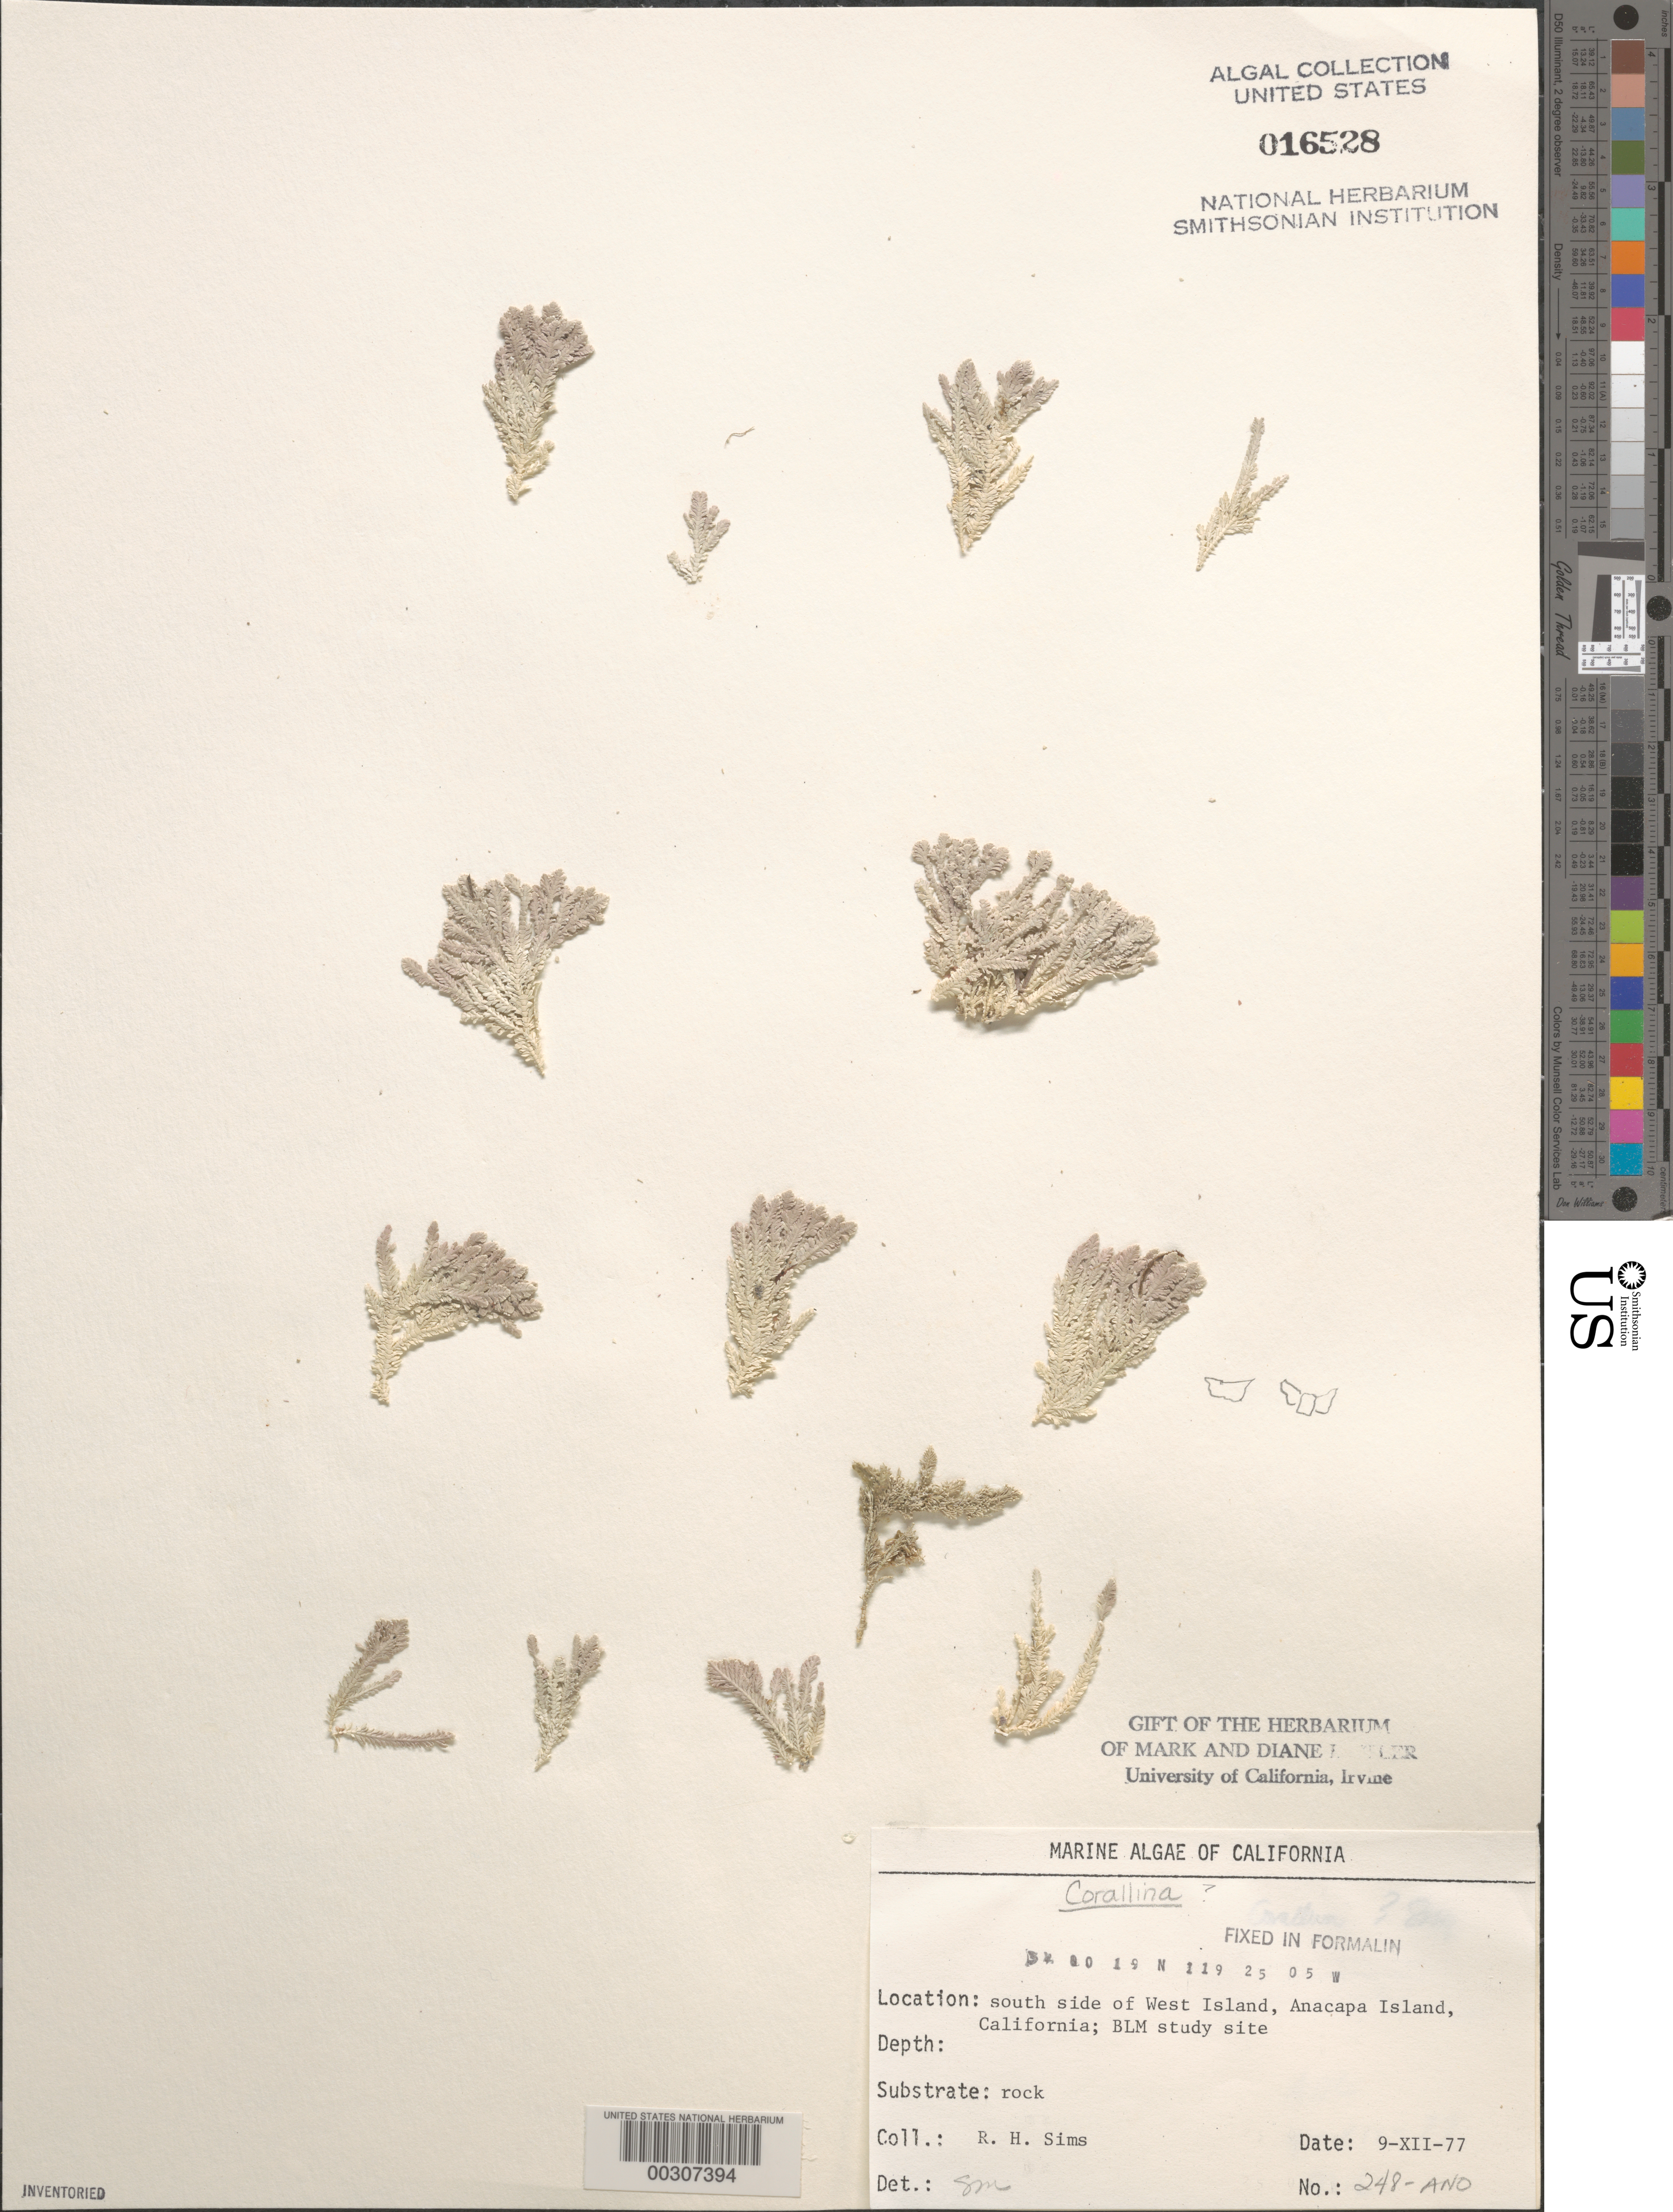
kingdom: Plantae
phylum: Rhodophyta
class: Florideophyceae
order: Corallinales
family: Corallinaceae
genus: Corallina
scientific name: Corallina sp.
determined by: Murray, S. N.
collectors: R. H. Sims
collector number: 248-ANO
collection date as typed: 09 Dec 1977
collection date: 1977-12-09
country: United States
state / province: California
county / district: Ventura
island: Anacapa Island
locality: South side of west island, near Cat Rock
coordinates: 34 00 19 N, 119 25 05 W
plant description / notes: BLM-SOCALBIGHT Rocky Intertidal Survey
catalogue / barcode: US 16528